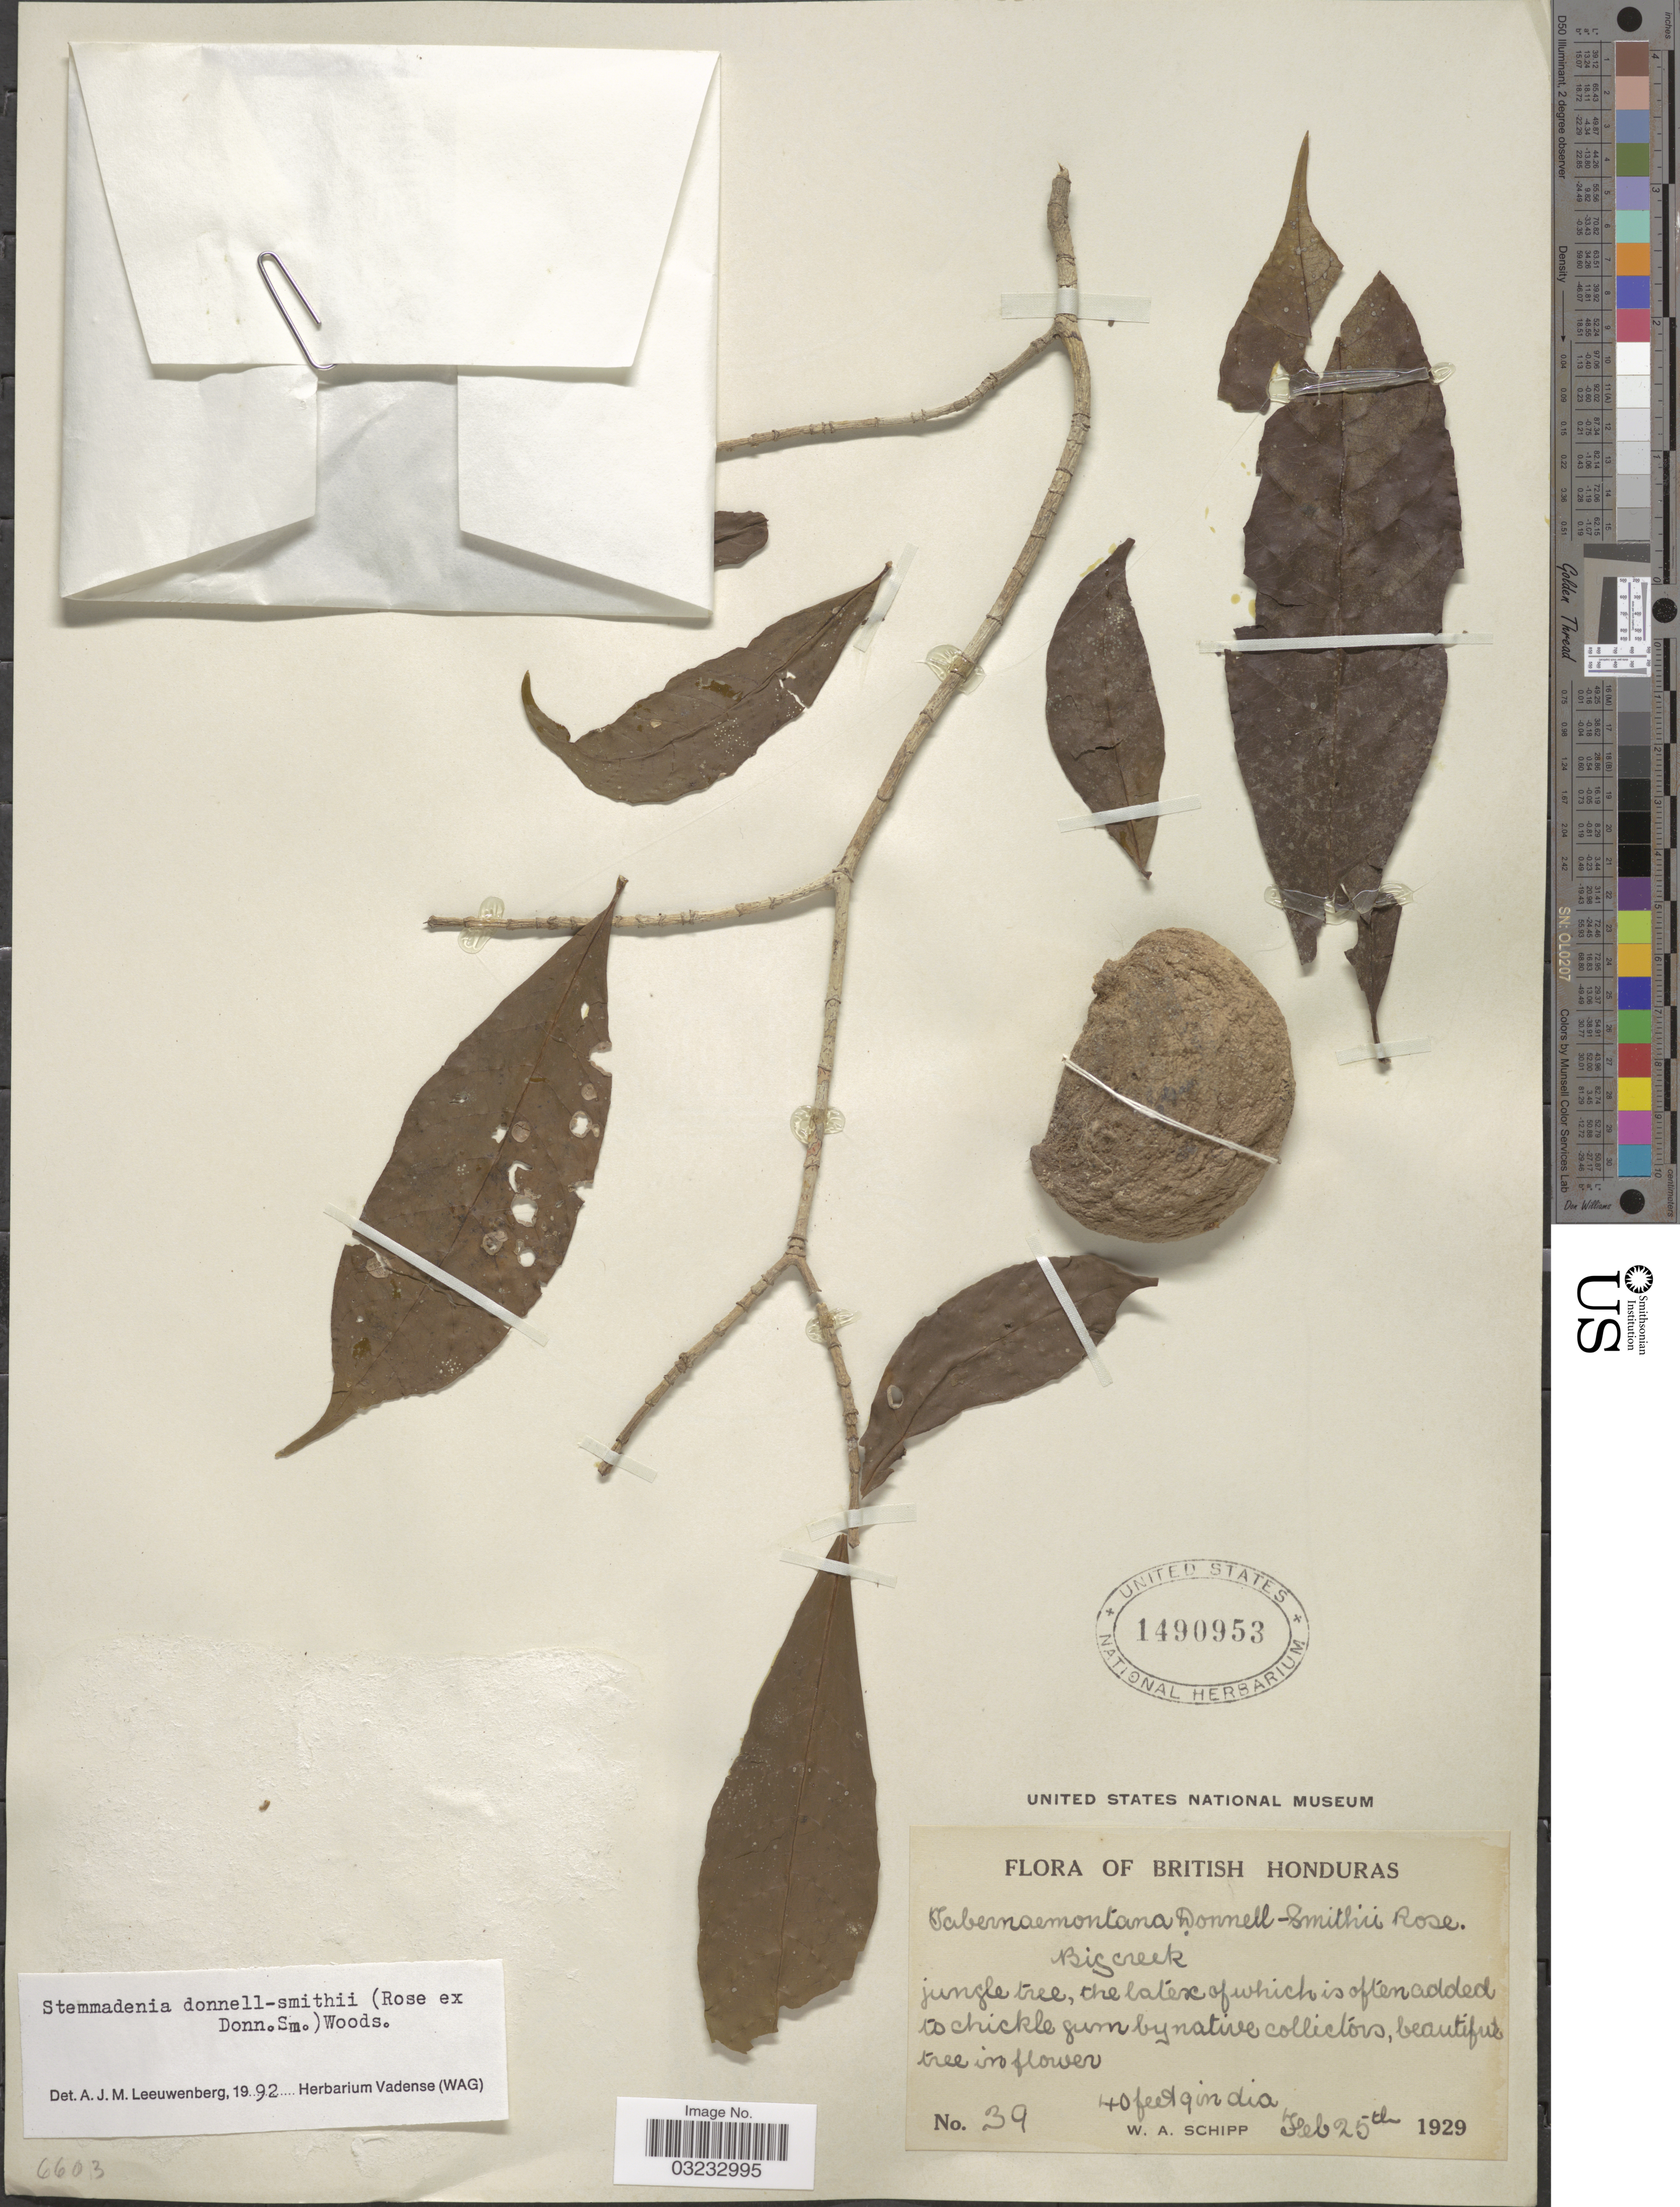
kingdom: Plantae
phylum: Tracheophyta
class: Magnoliopsida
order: Gentianales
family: Apocynaceae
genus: Stemmadenia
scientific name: Stemmadenia donnell-smithii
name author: (Rose ex Donn. Sm.) Woodson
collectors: W. Schipp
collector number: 39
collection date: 1929-02-25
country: Belize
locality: British Honduras, Big Creek.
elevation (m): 12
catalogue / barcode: US 1490953